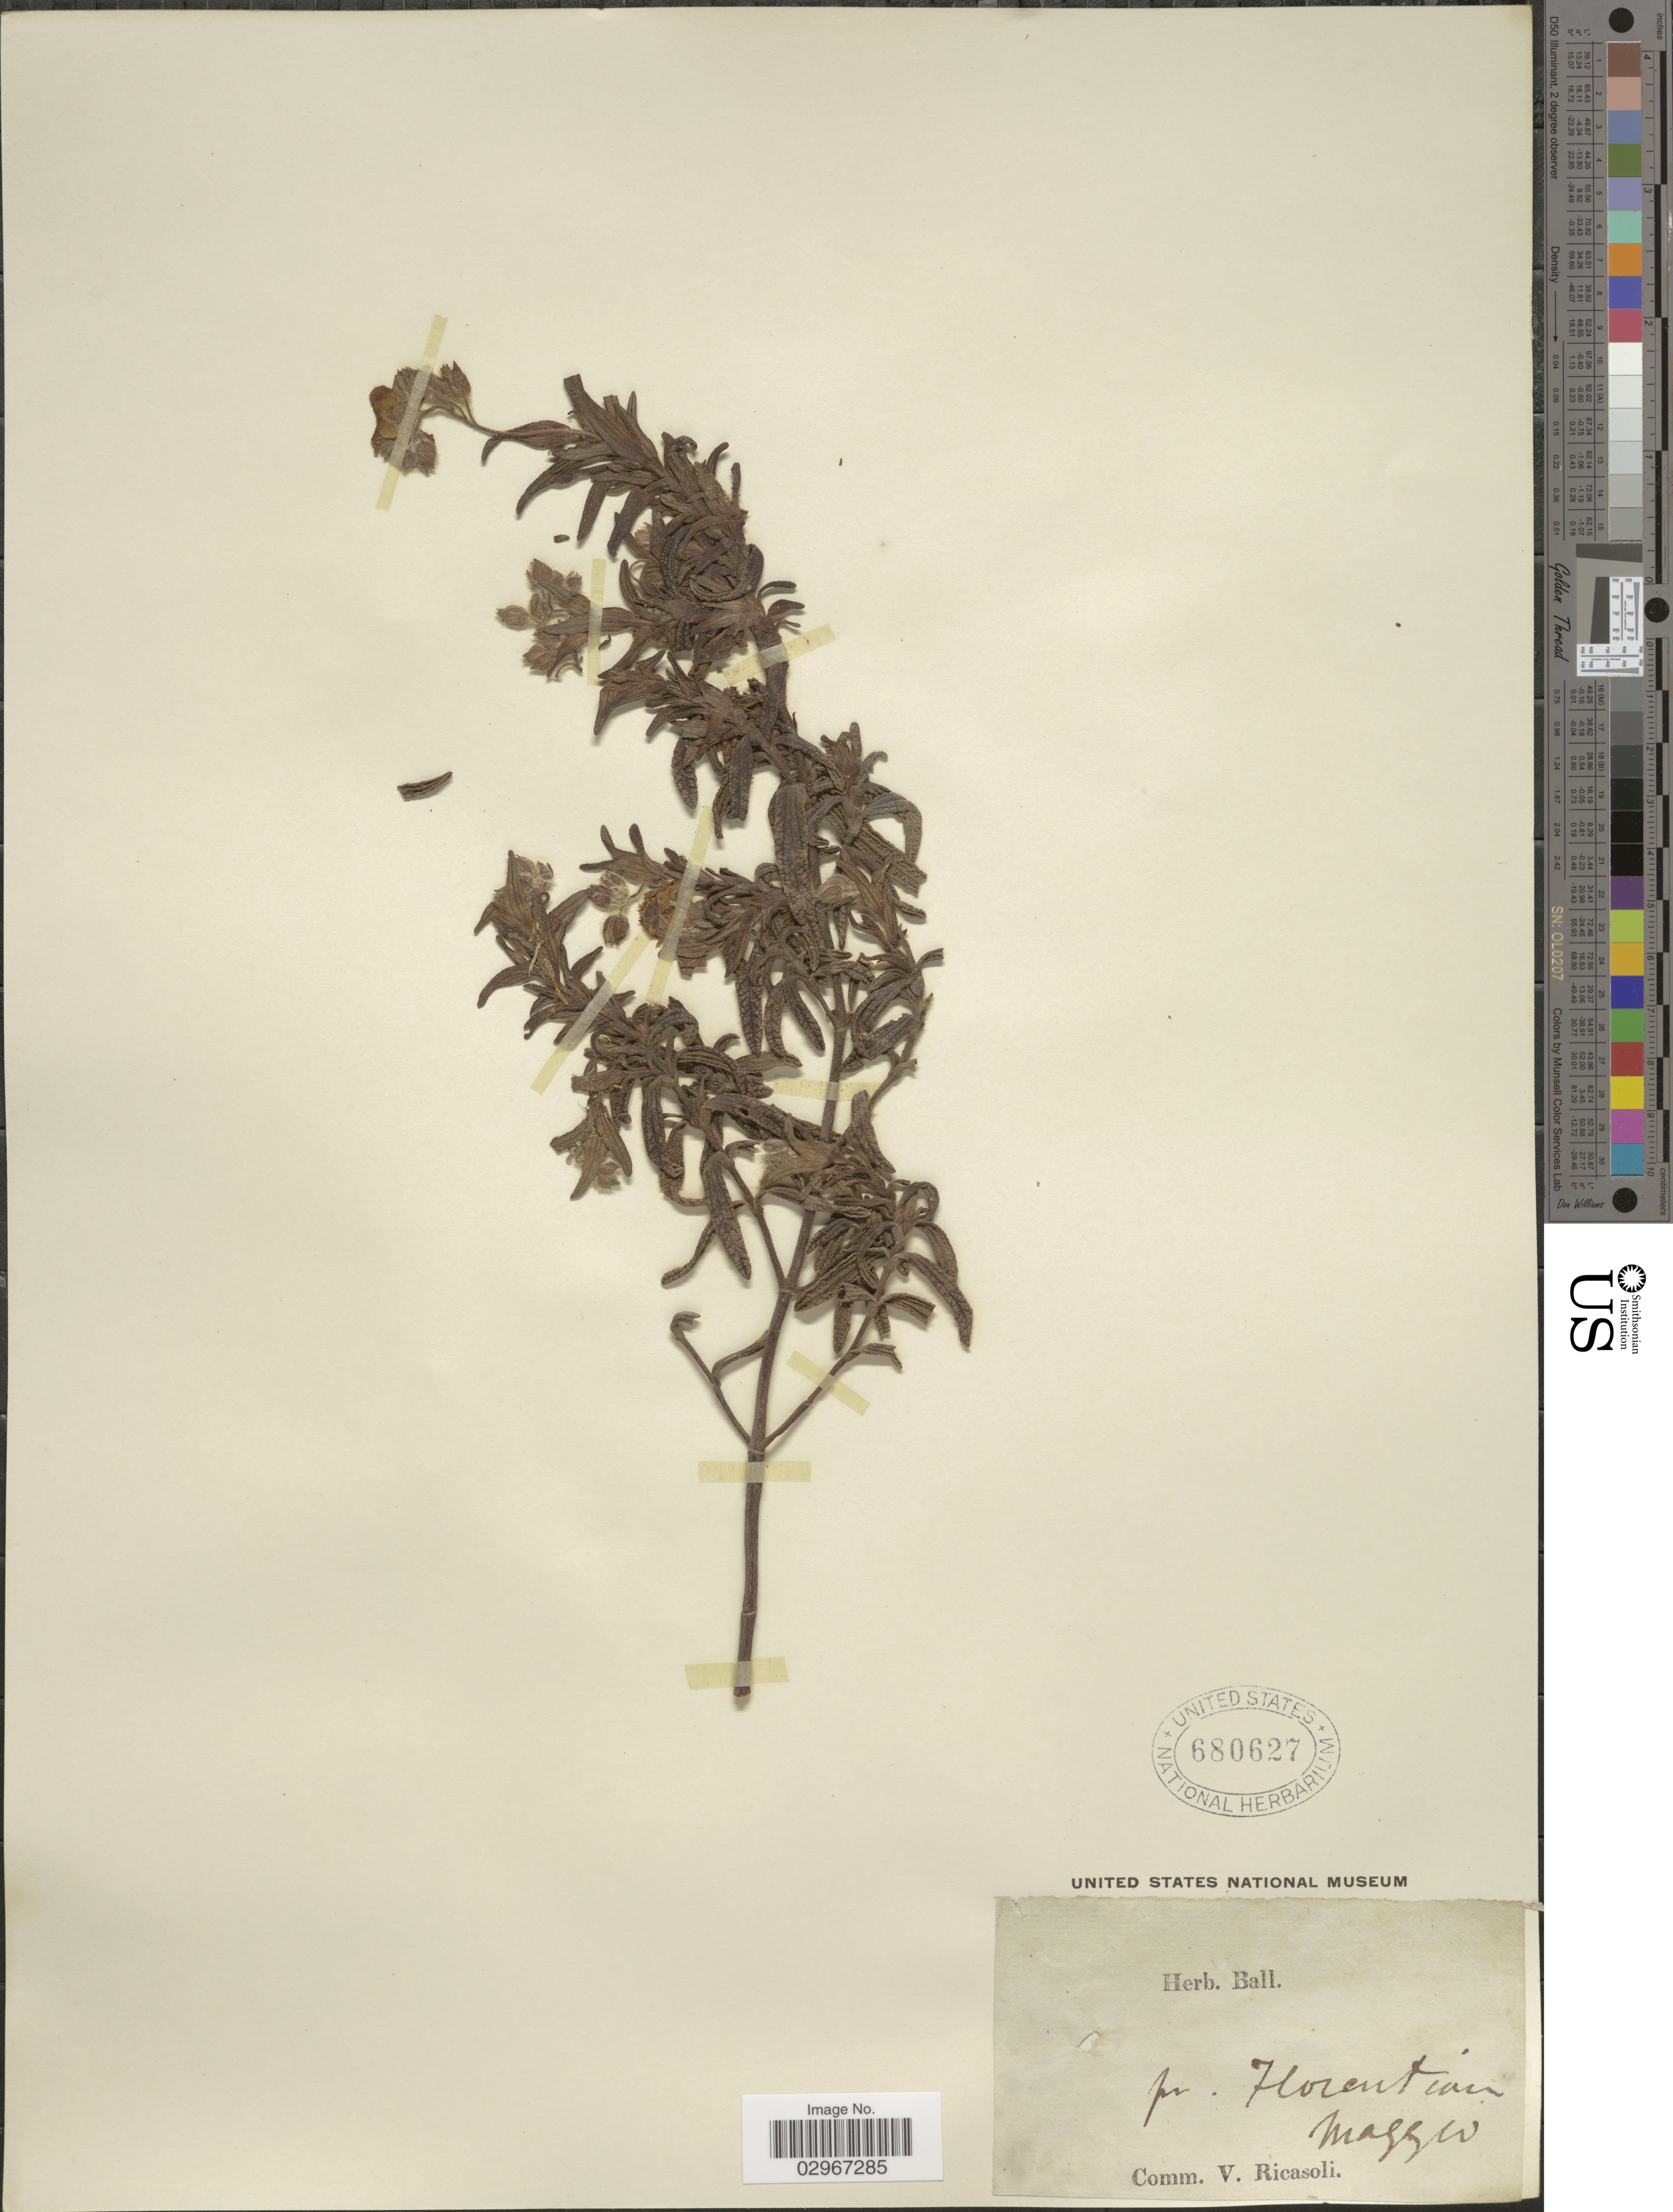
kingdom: Plantae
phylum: Tracheophyta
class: Magnoliopsida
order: Malvales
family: Cistaceae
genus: Helianthemum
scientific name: Helianthemum sp.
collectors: ex herb. Ball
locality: Pr. Florentian [interpreted] Magger [interpreted].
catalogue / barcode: US 680627